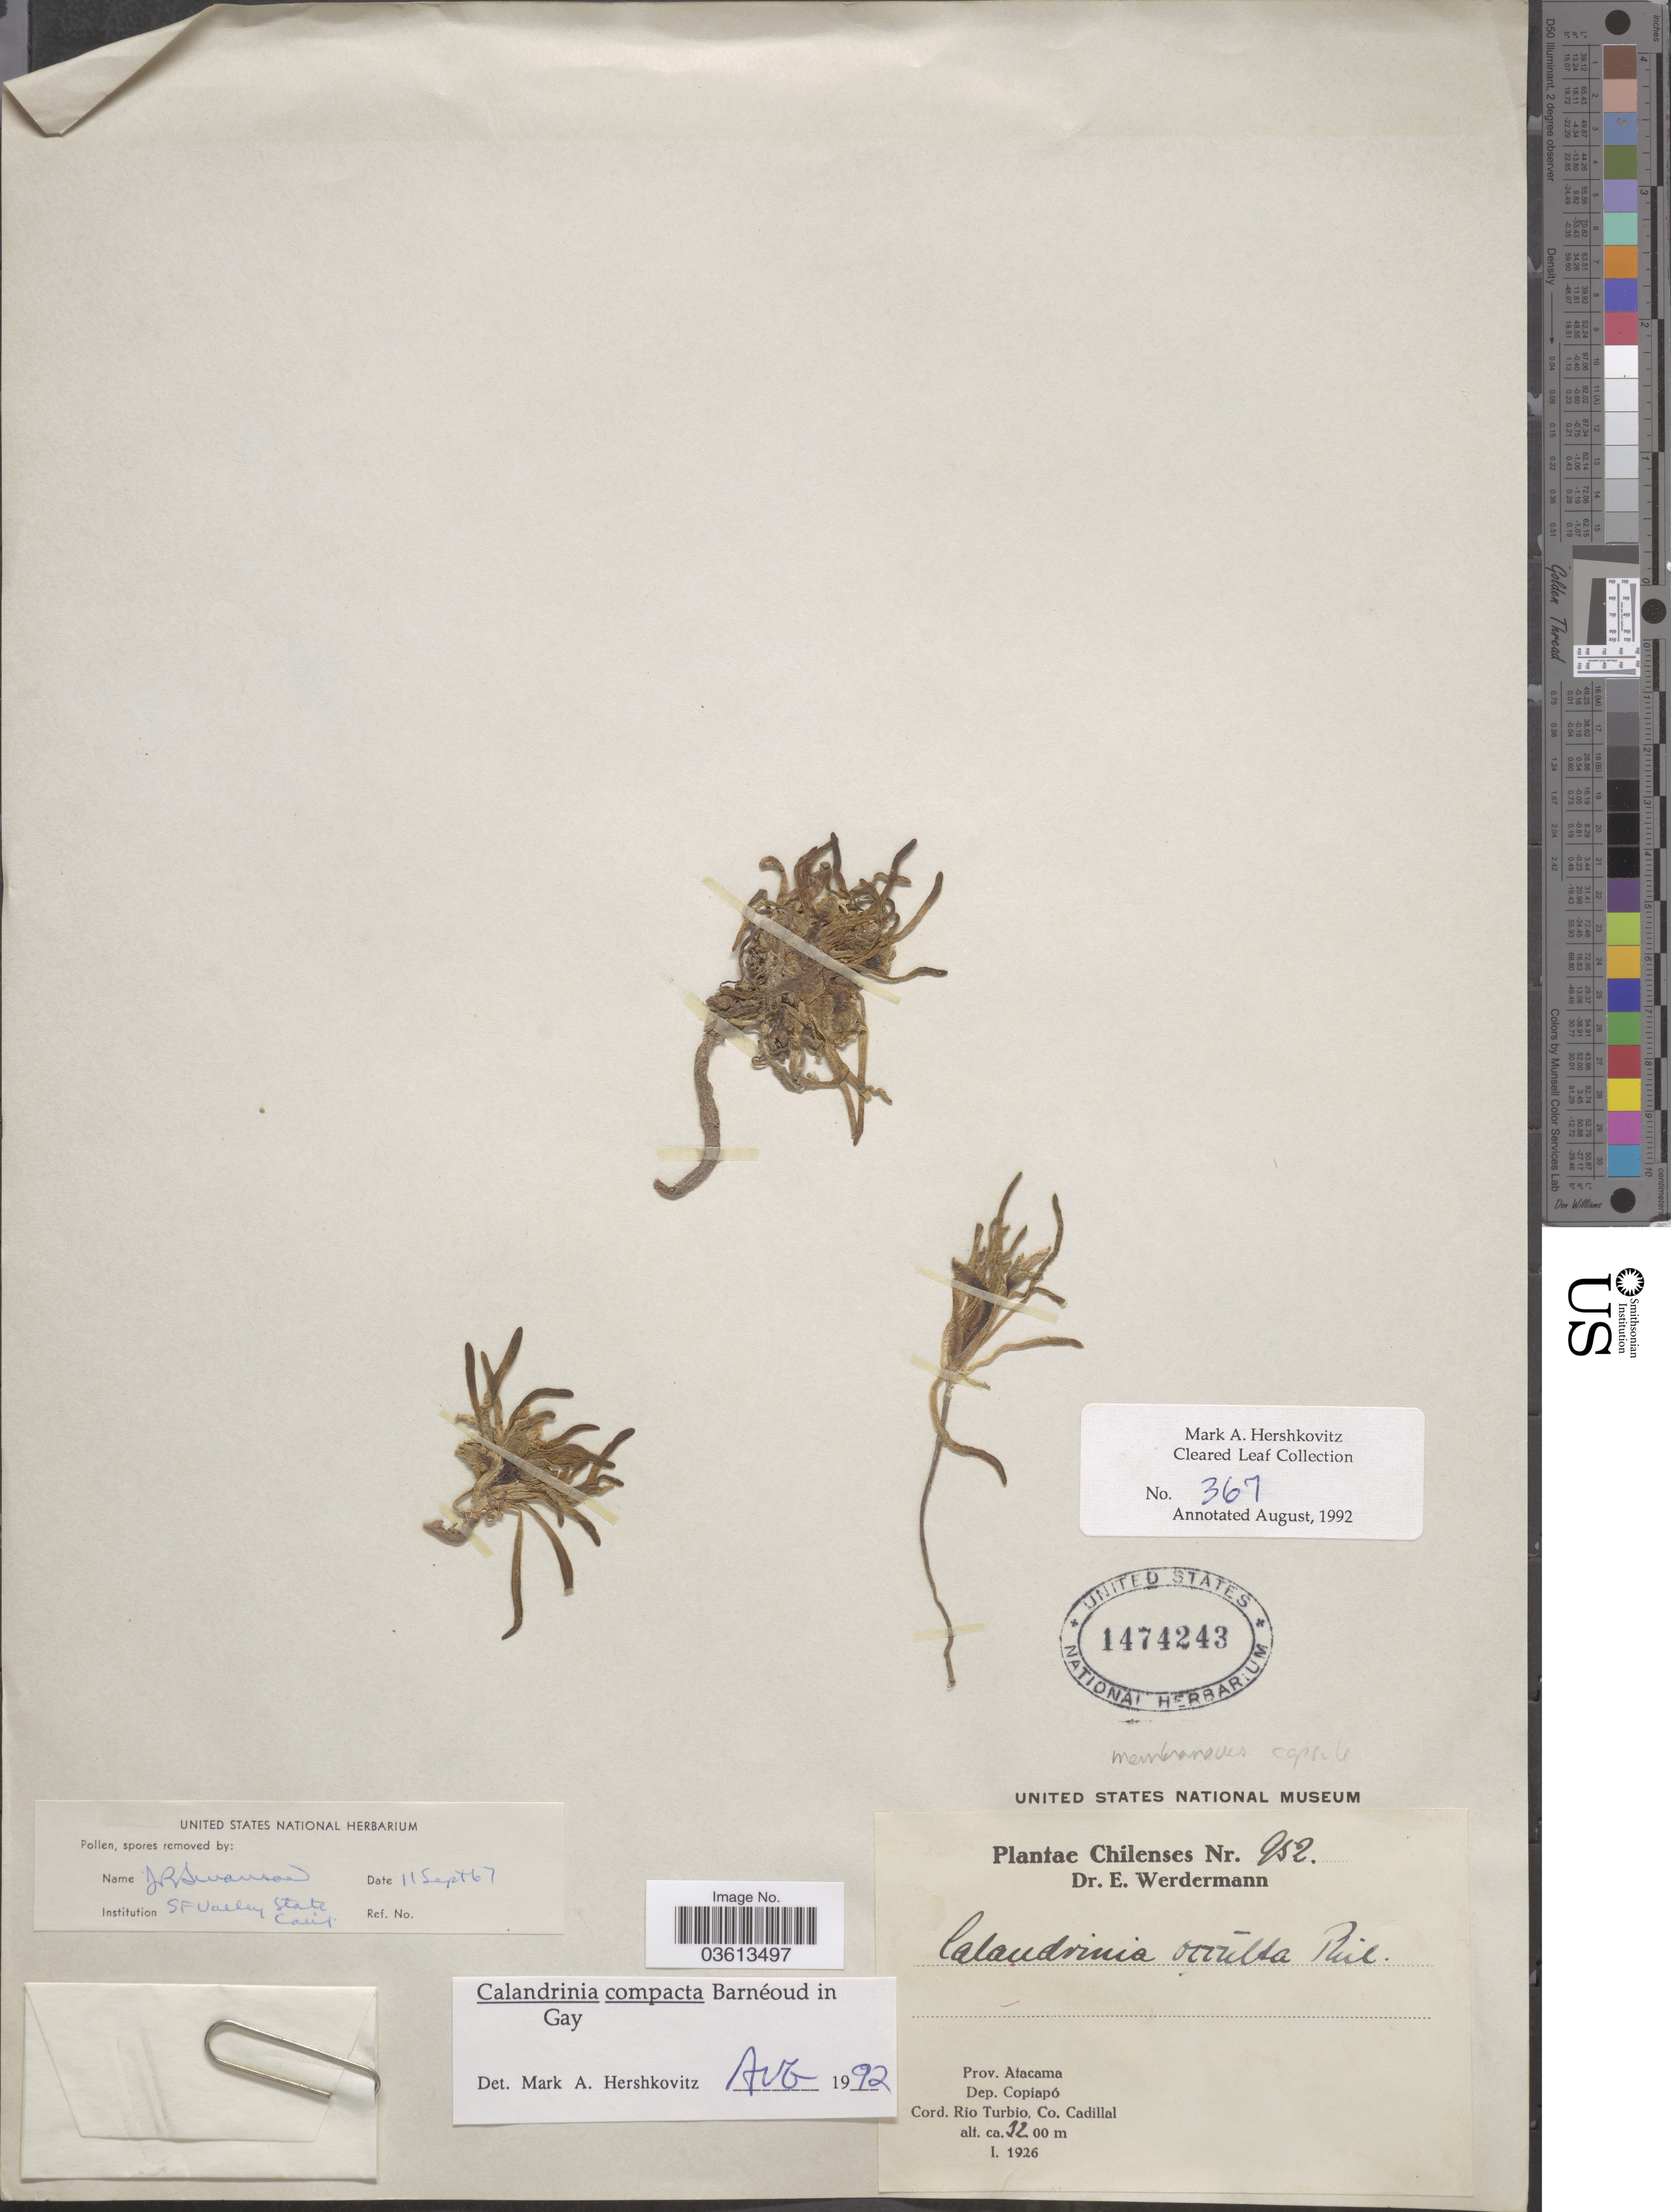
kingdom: Plantae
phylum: Tracheophyta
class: Magnoliopsida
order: Caryophyllales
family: Montiaceae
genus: Calandrinia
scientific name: Calandrinia compacta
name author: Barnéoud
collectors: E. Werdermann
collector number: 952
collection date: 1926-01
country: Chile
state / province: Atacama (III)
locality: Prov. Atacama. Dep. Copiapó. Cord. Rio Turbio, Co. Cadillal.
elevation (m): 3200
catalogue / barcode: US 1474243